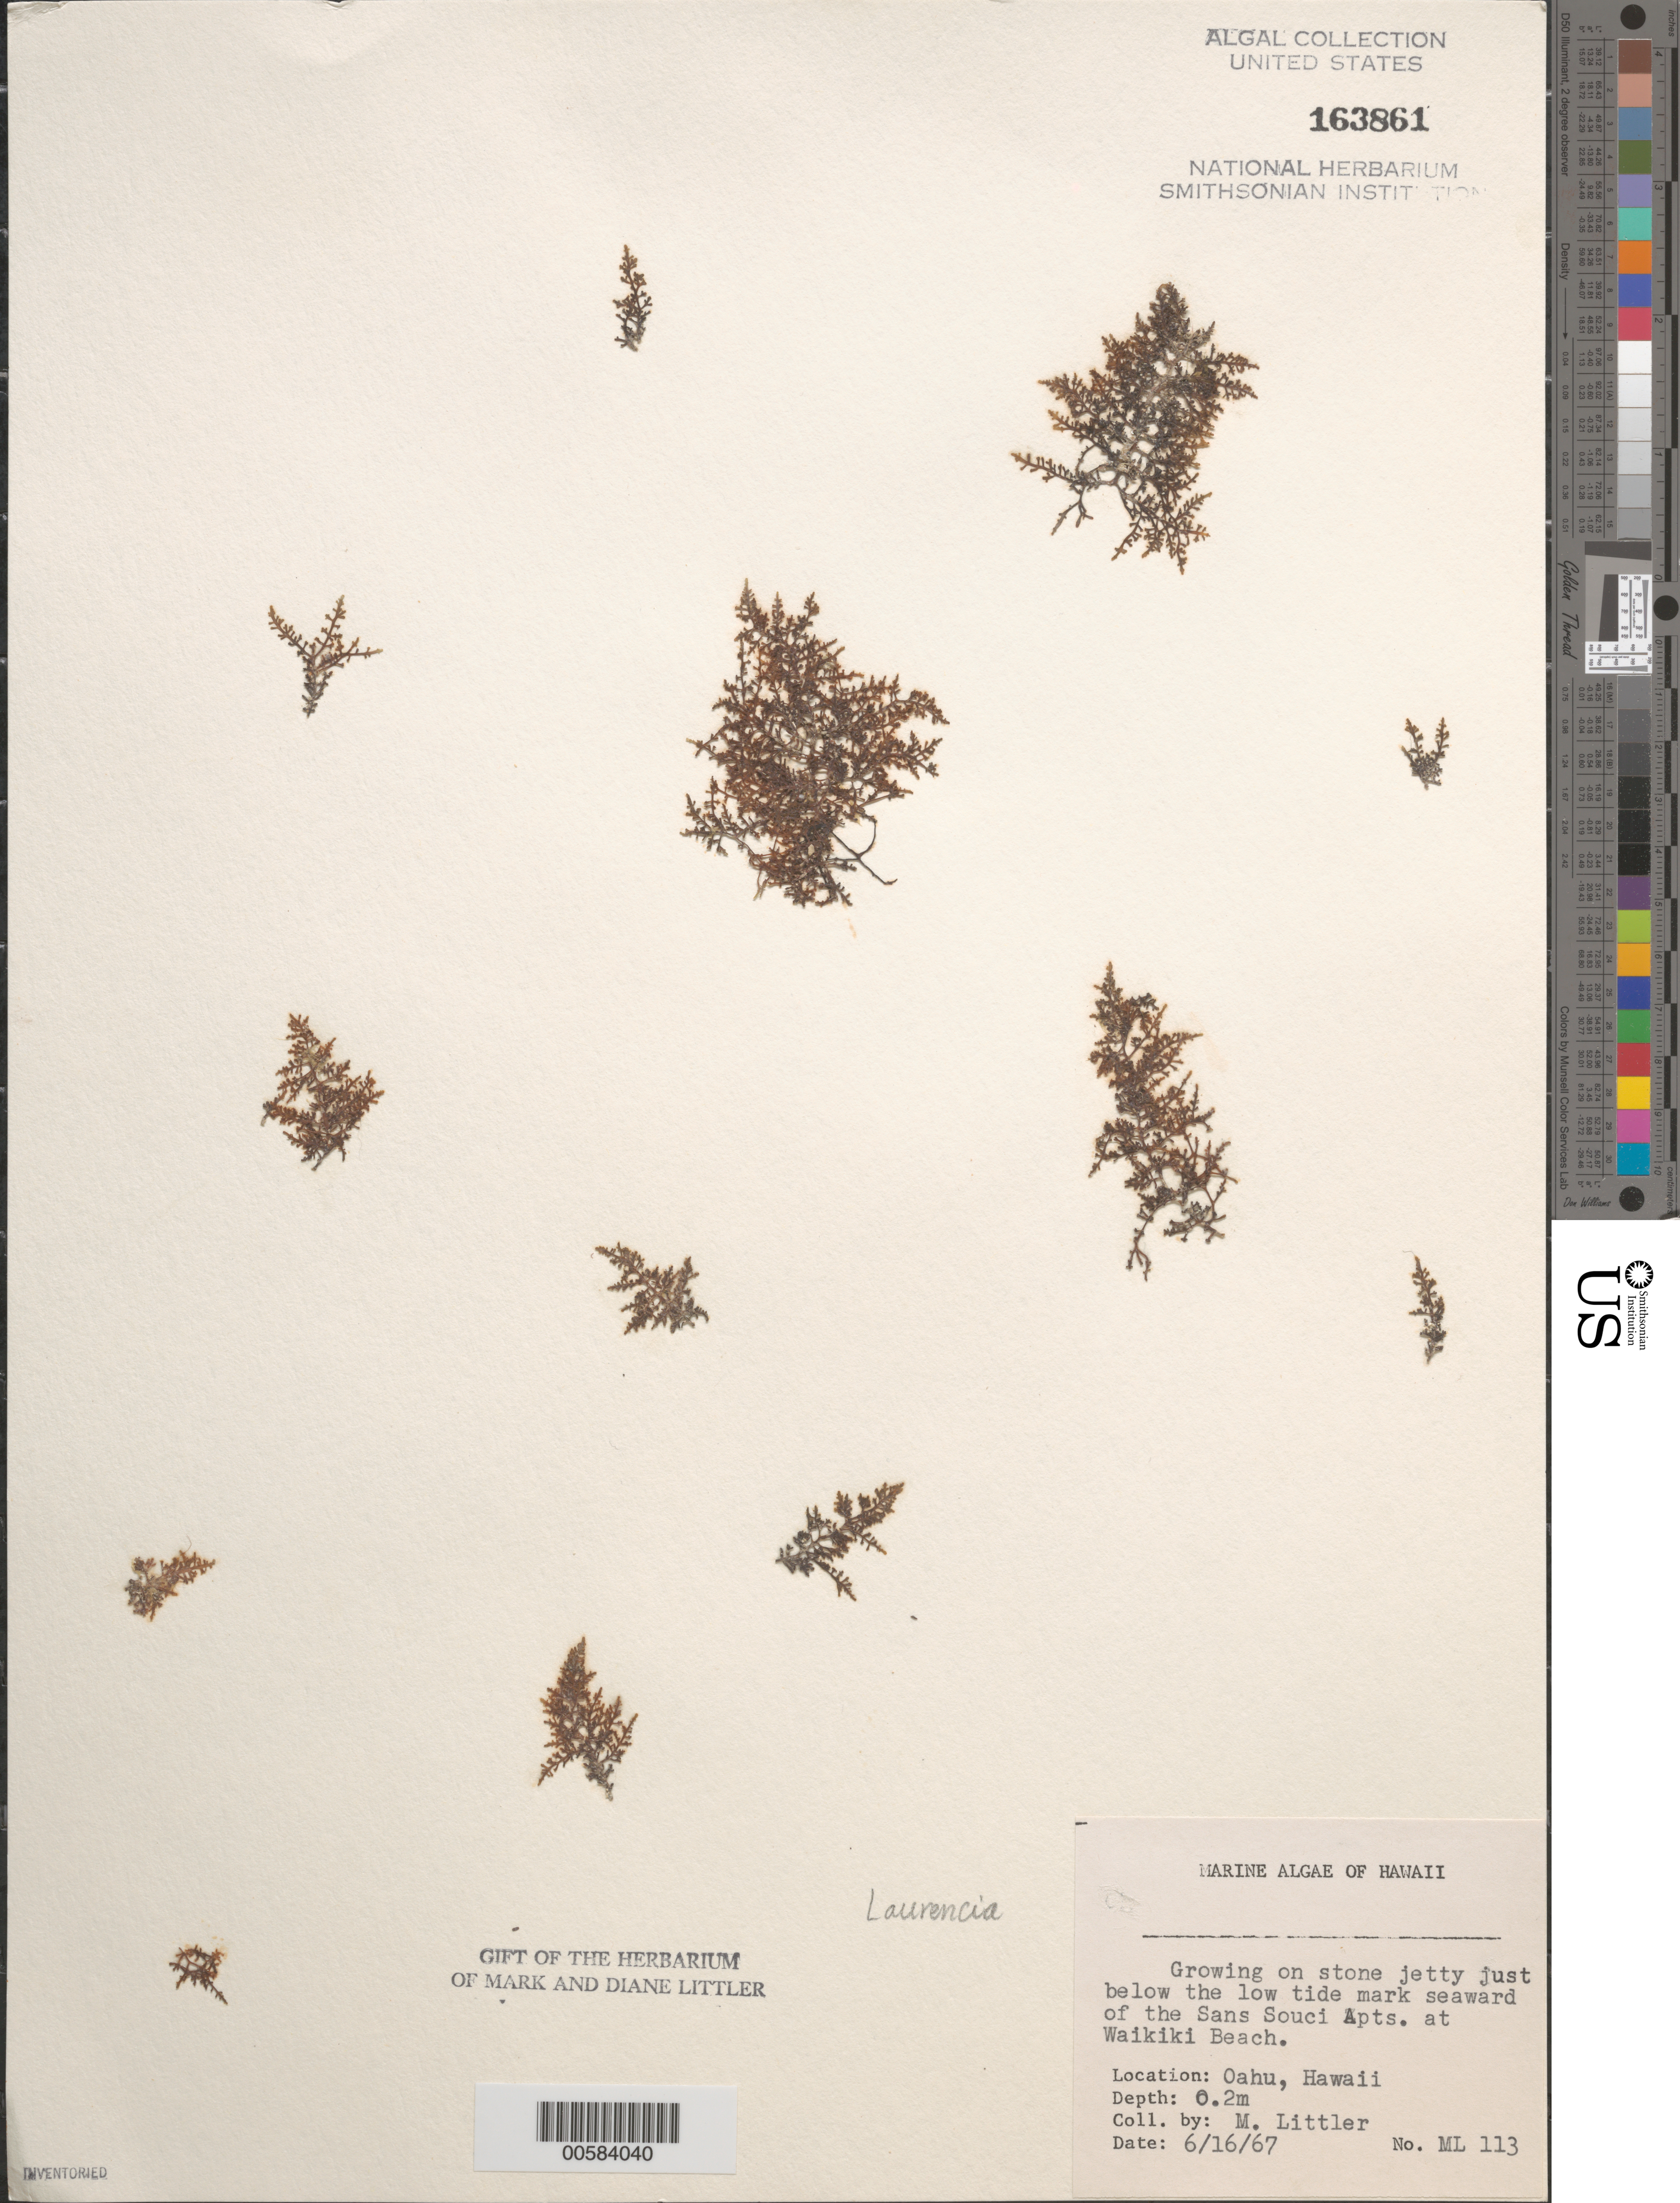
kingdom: Plantae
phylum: Rhodophyta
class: Florideophyceae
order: Ceramiales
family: Rhodomelaceae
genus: Laurencia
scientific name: Laurencia sp.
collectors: M. M. Littler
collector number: ML 113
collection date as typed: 16 Jun 1967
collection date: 1967-06-16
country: United States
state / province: Hawaii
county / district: Honolulu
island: Oahu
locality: Waikiki Beach near Sans Souci Apartments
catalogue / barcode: US 163861